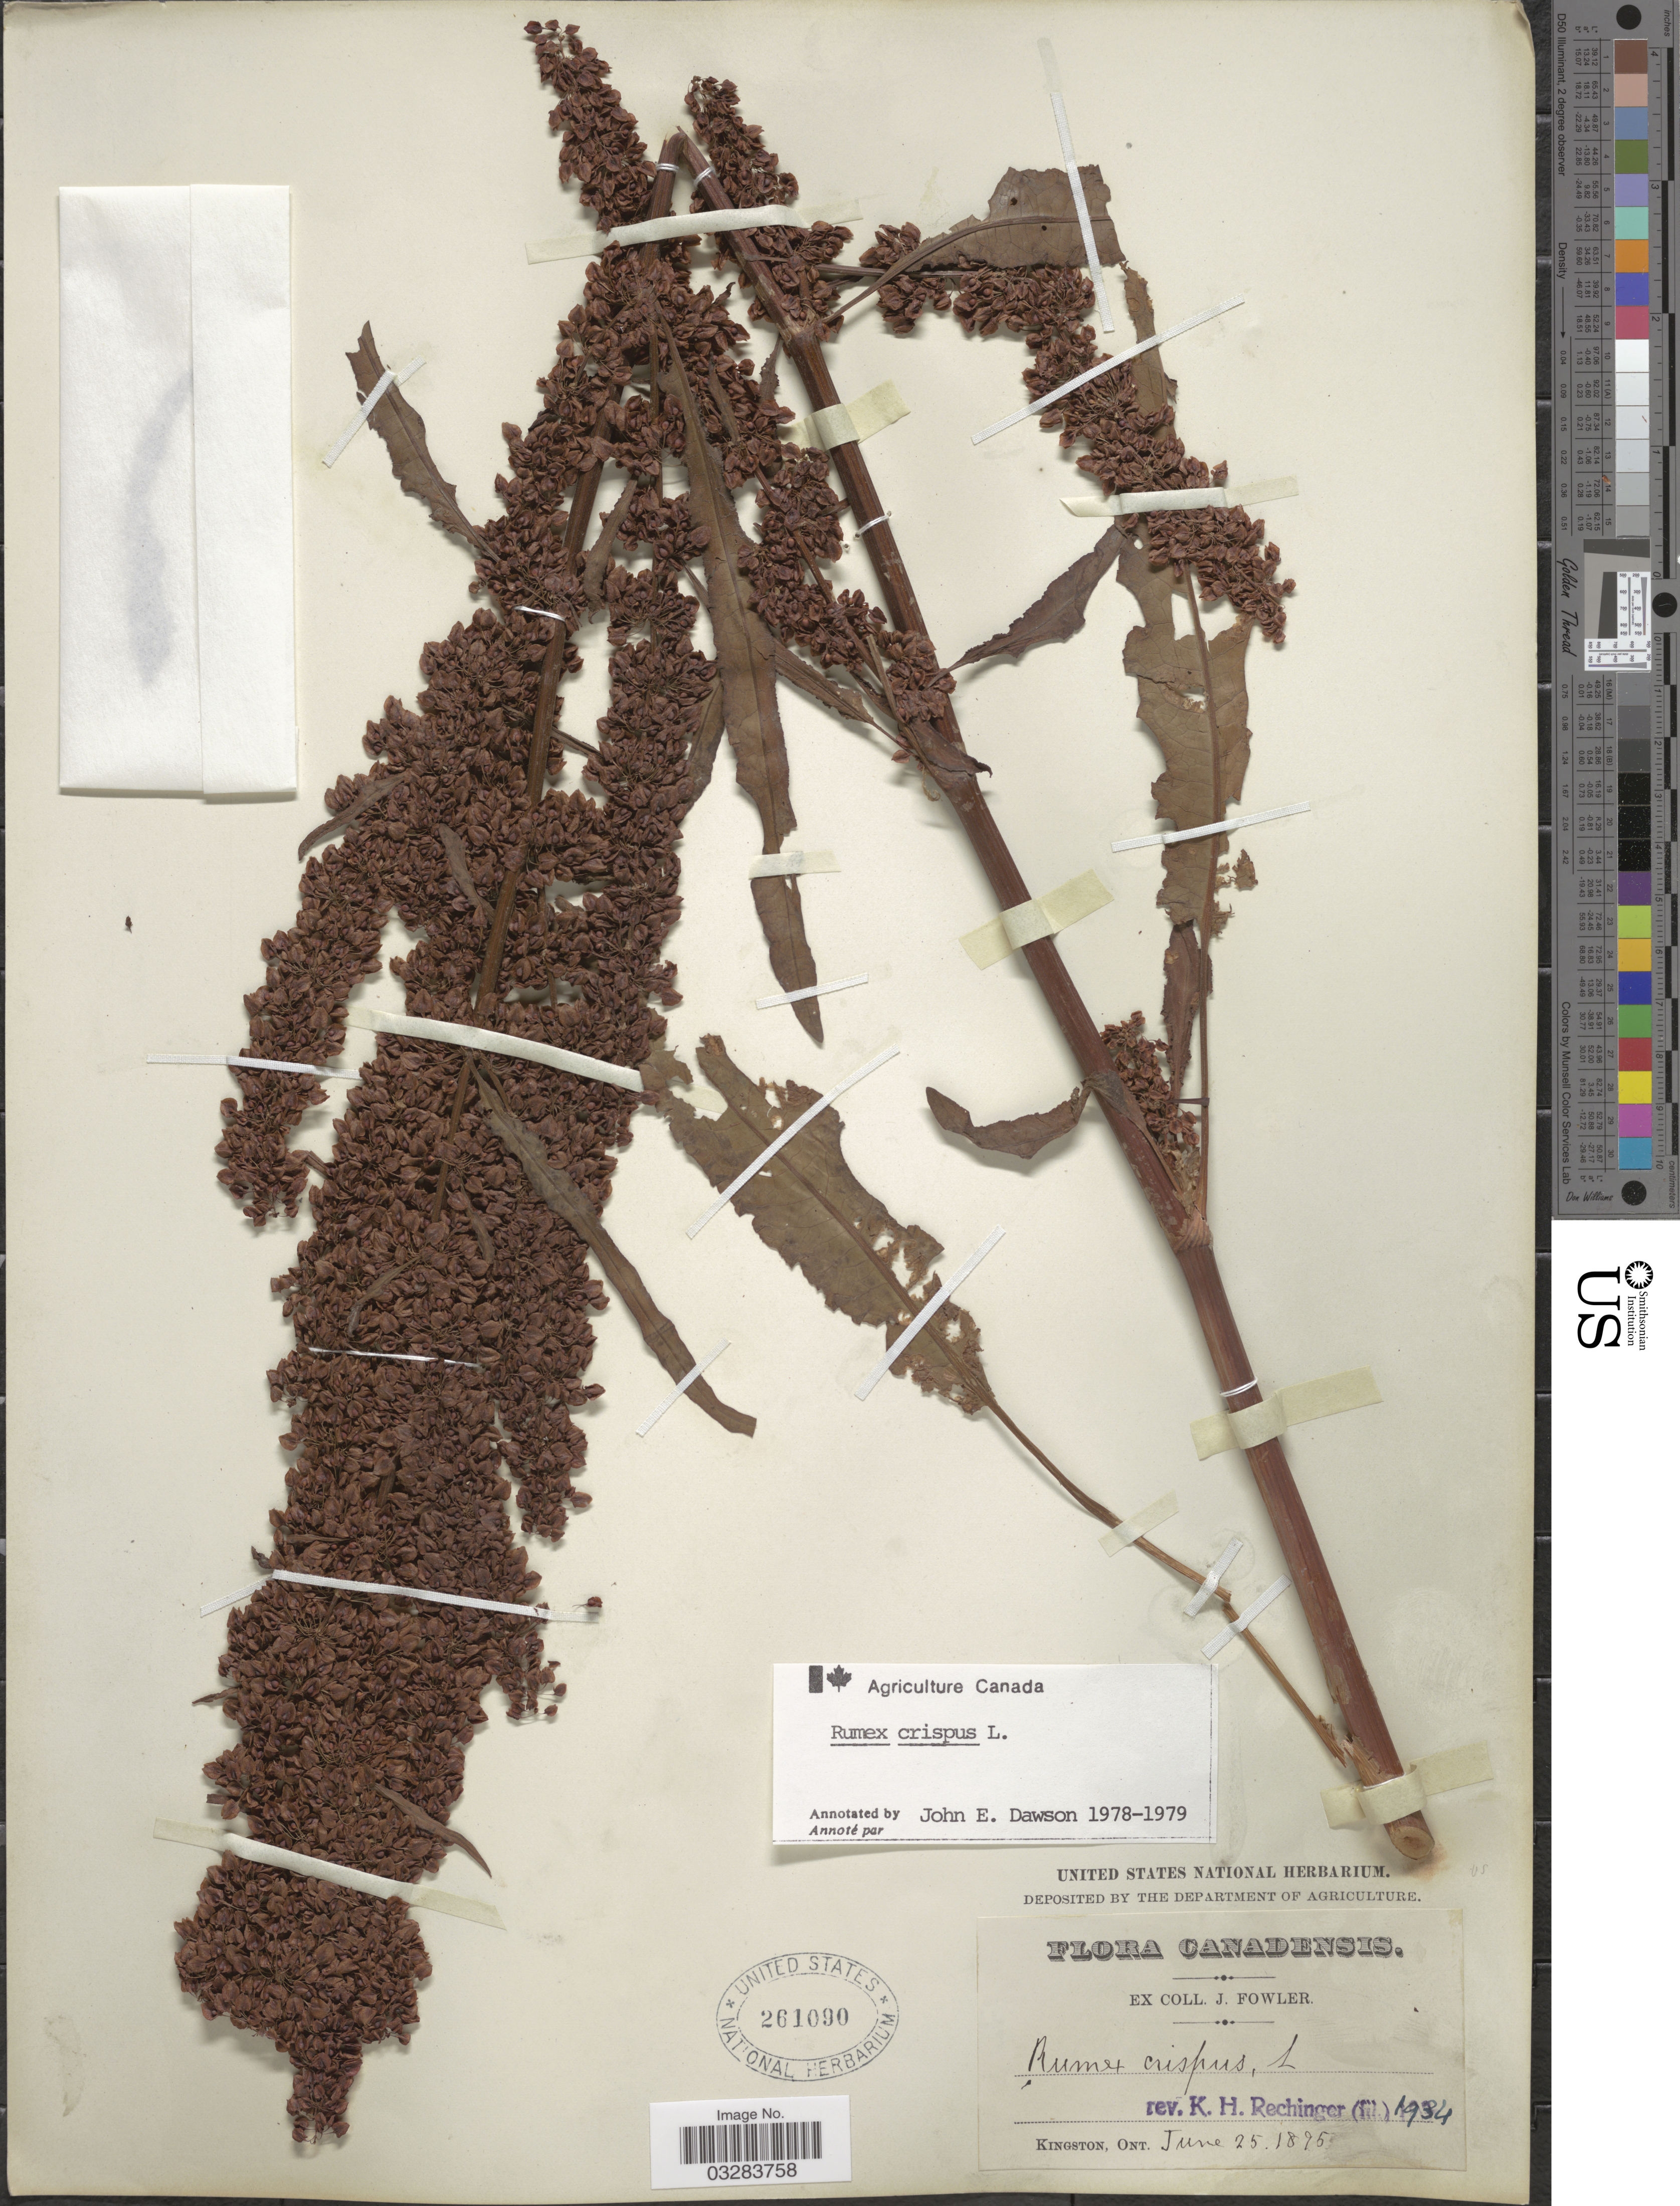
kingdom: Plantae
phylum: Tracheophyta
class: Magnoliopsida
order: Caryophyllales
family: Polygonaceae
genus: Rumex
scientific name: Rumex crispus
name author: L.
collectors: J. Fowler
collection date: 1895-06-25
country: Canada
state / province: Ontario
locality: Kingston.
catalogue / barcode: US 261090